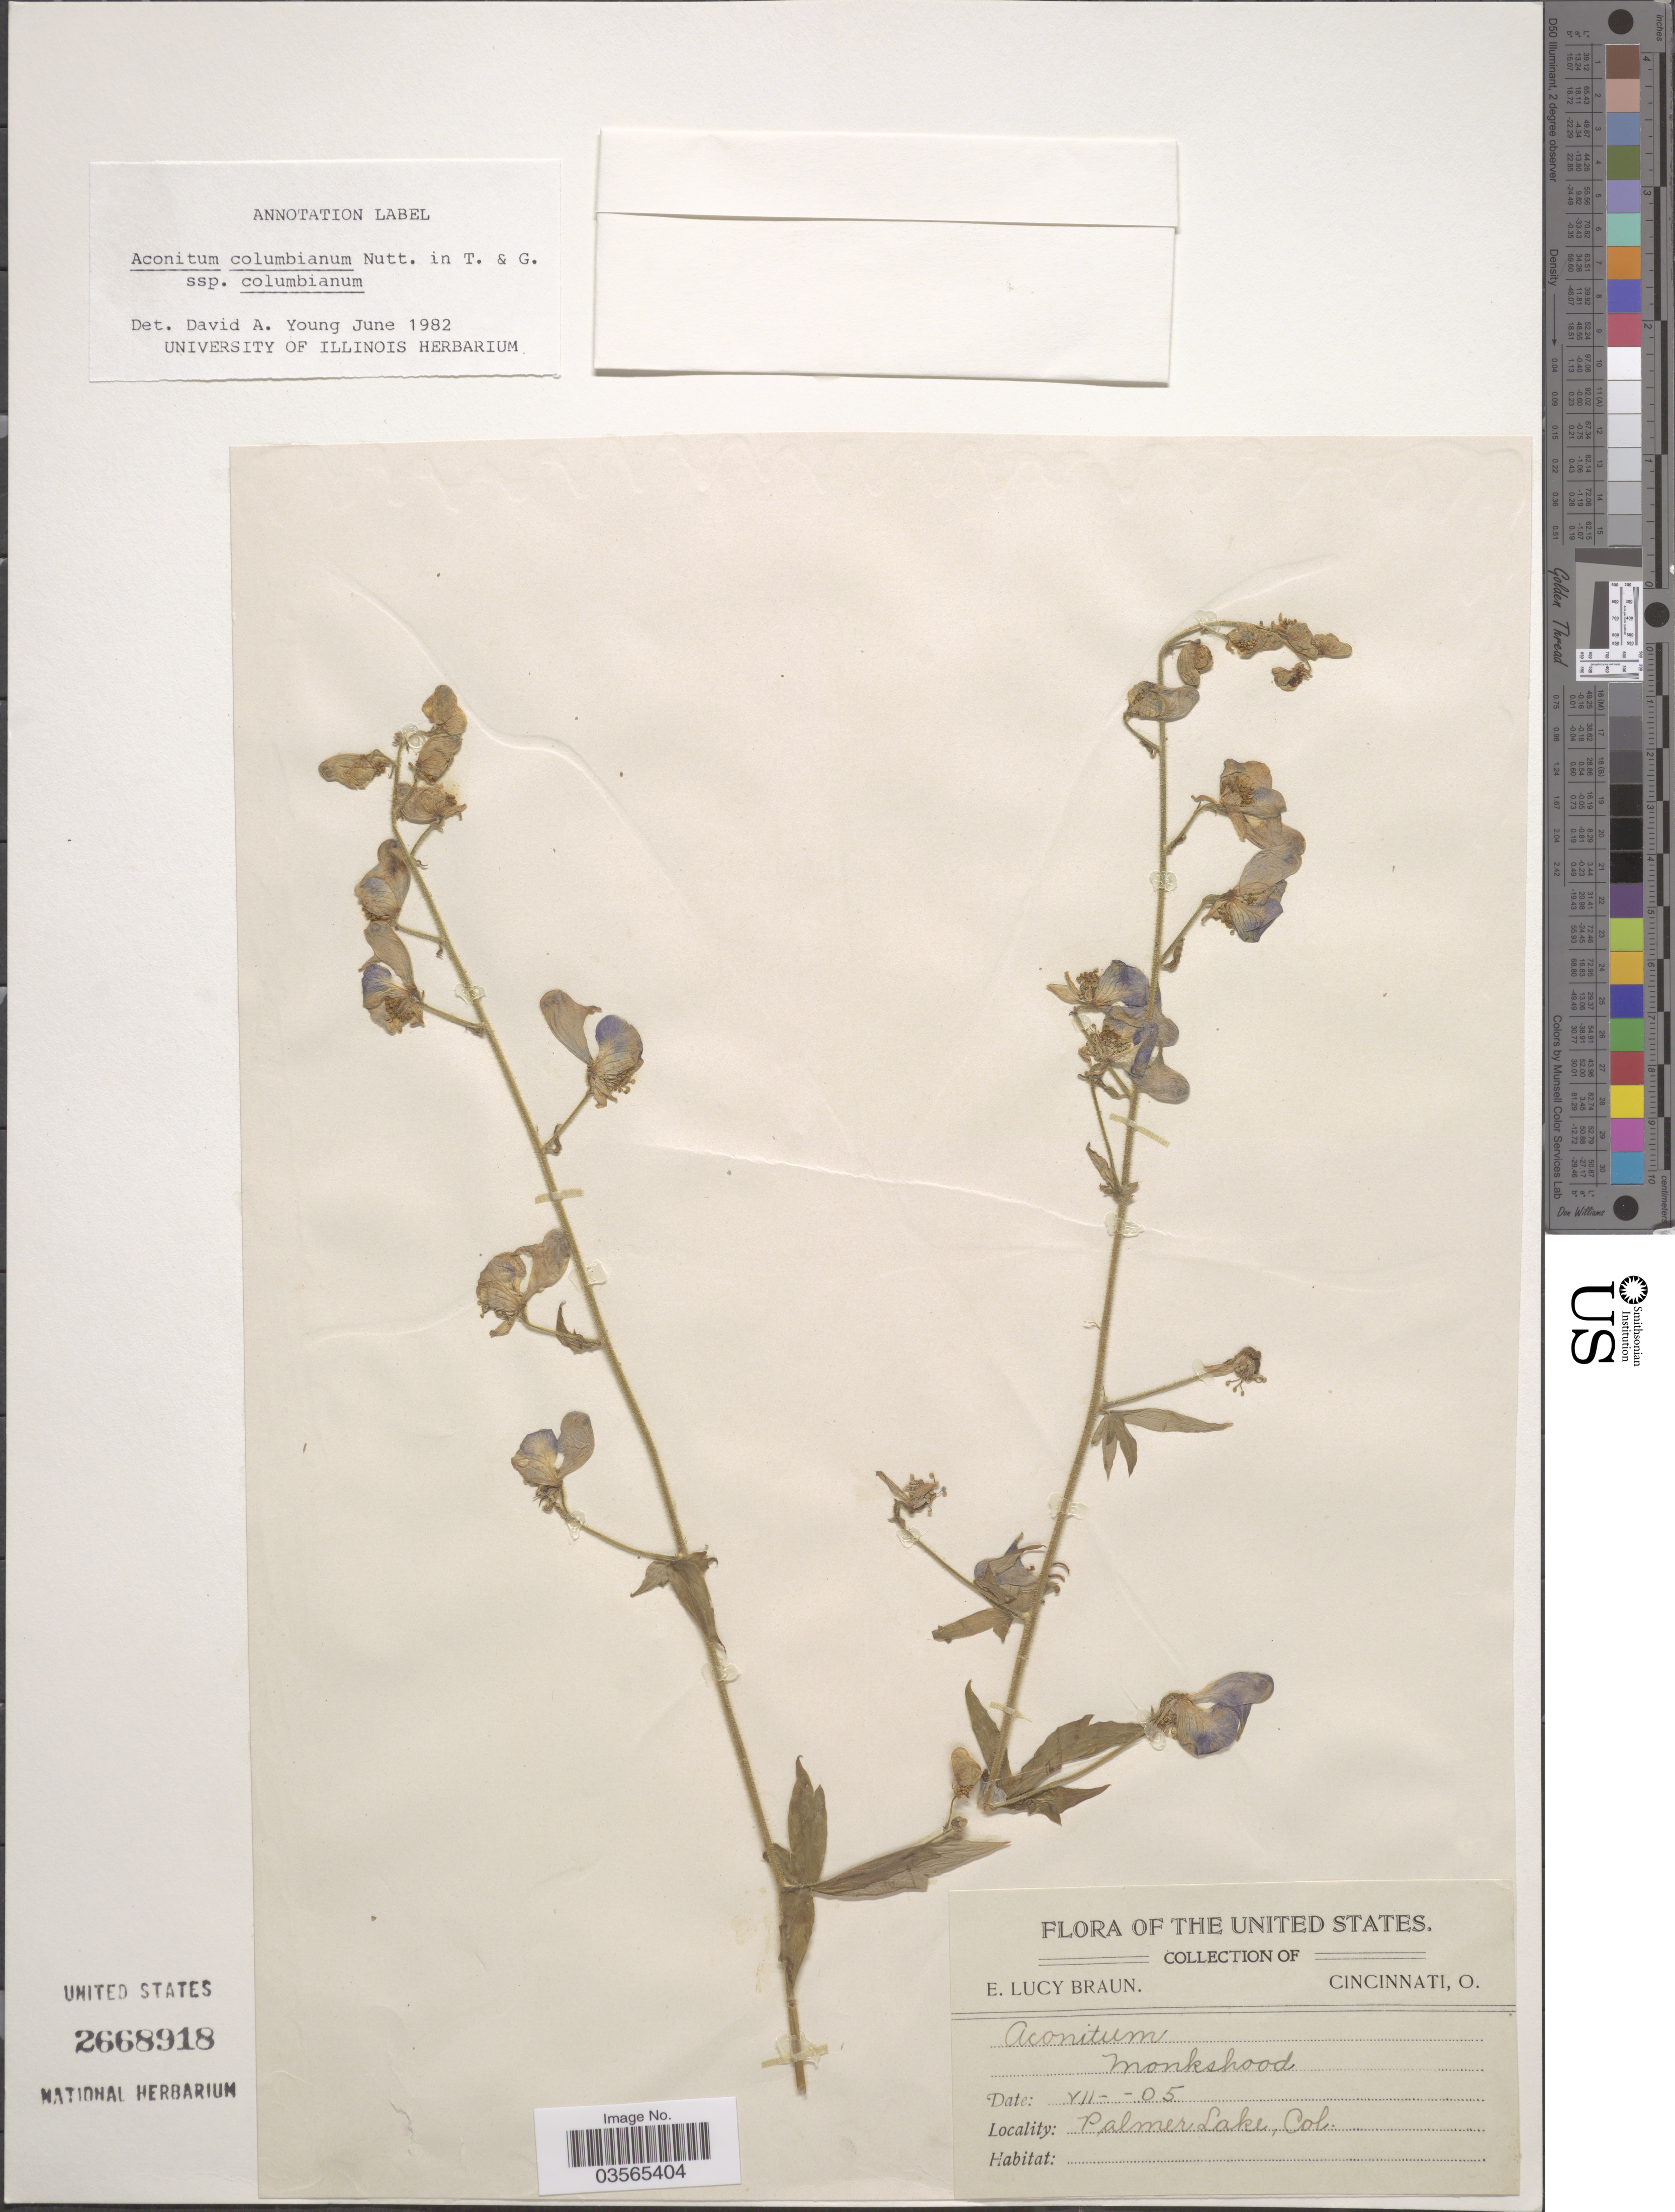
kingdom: Plantae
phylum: Tracheophyta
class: Magnoliopsida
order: Ranunculales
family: Ranunculaceae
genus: Aconitum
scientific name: Aconitum columbianum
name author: Nutt.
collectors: E. L. Braun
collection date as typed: Transcribed d/m/y: /7/5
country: United States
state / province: Colorado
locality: Palmer Lake.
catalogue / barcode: US 2668918